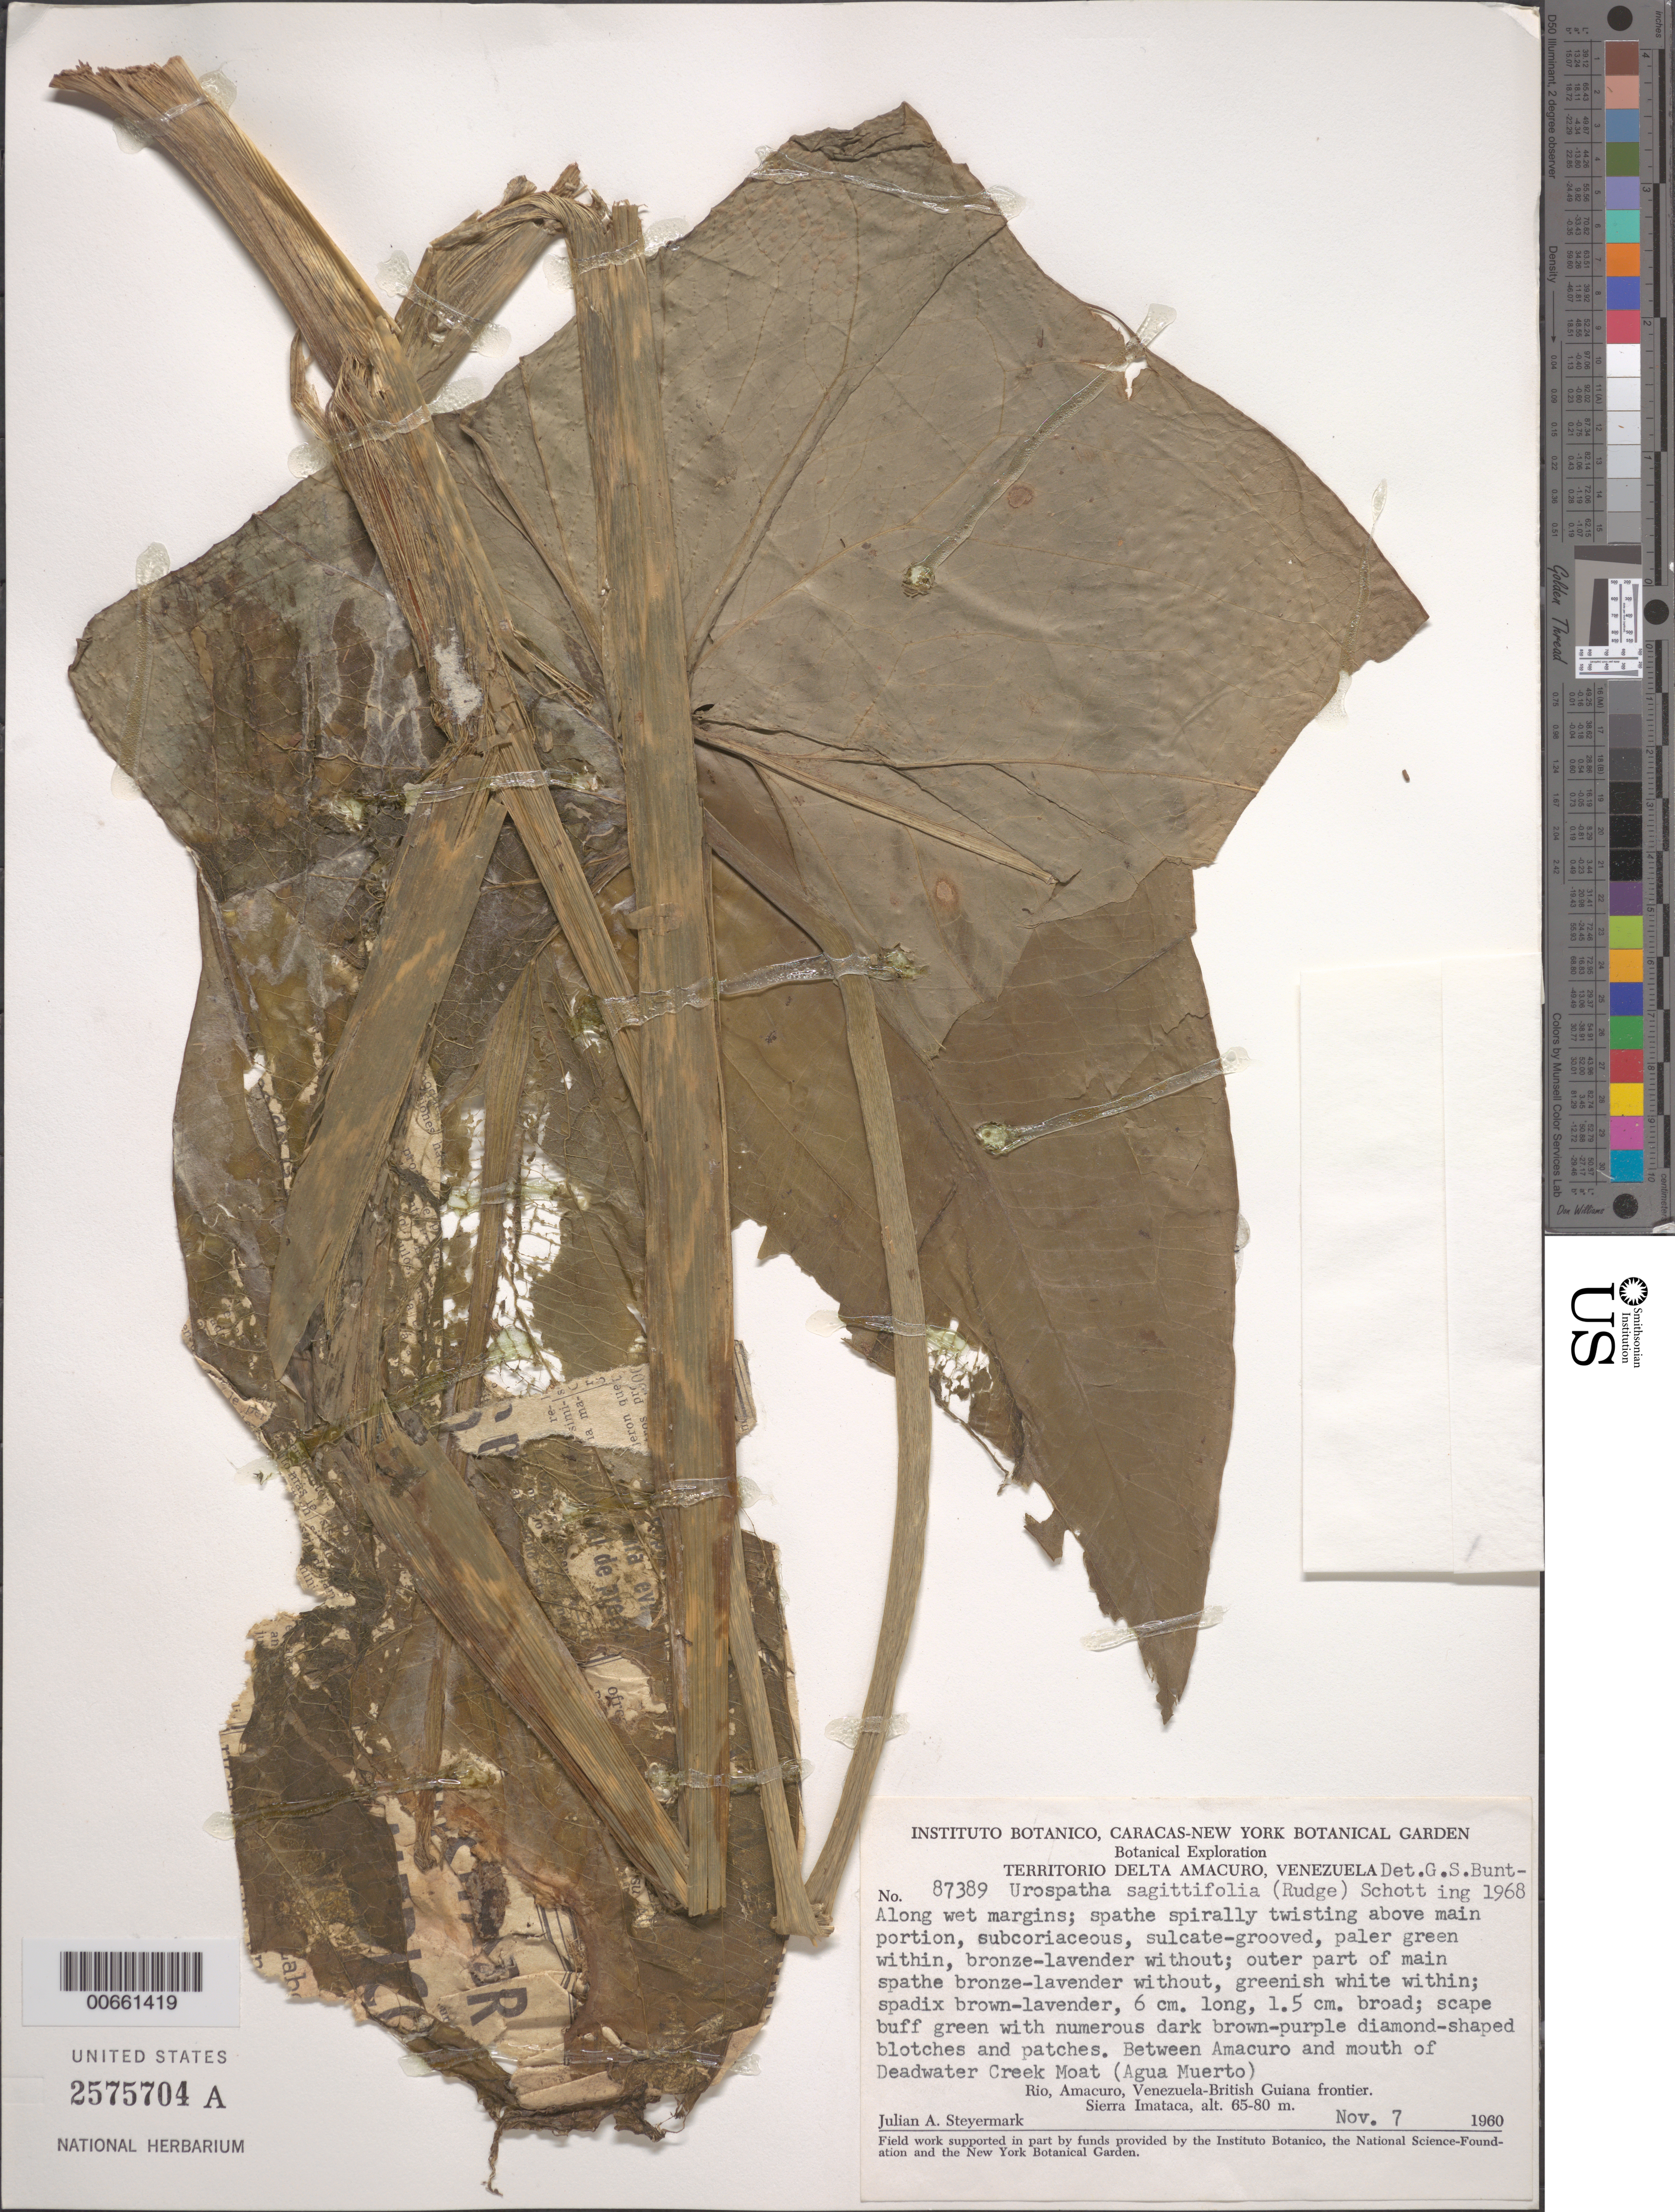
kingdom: Plantae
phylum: Tracheophyta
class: Liliopsida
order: Alismatales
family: Araceae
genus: Urospatha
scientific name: Urospatha sagittifolia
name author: (Rudge) Schott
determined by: Bunting, G. S.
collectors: J. Steyermark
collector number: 87389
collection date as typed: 7-Nov-60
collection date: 1960-11-07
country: Venezuela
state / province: Delta Amacuro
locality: Río Amacuro to mouth of Deadwater Creek Moat (Agua Muerto), Sierra Imataca, Venezuela-Guyana border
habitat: Along wet margins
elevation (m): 65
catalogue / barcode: US 2575704A